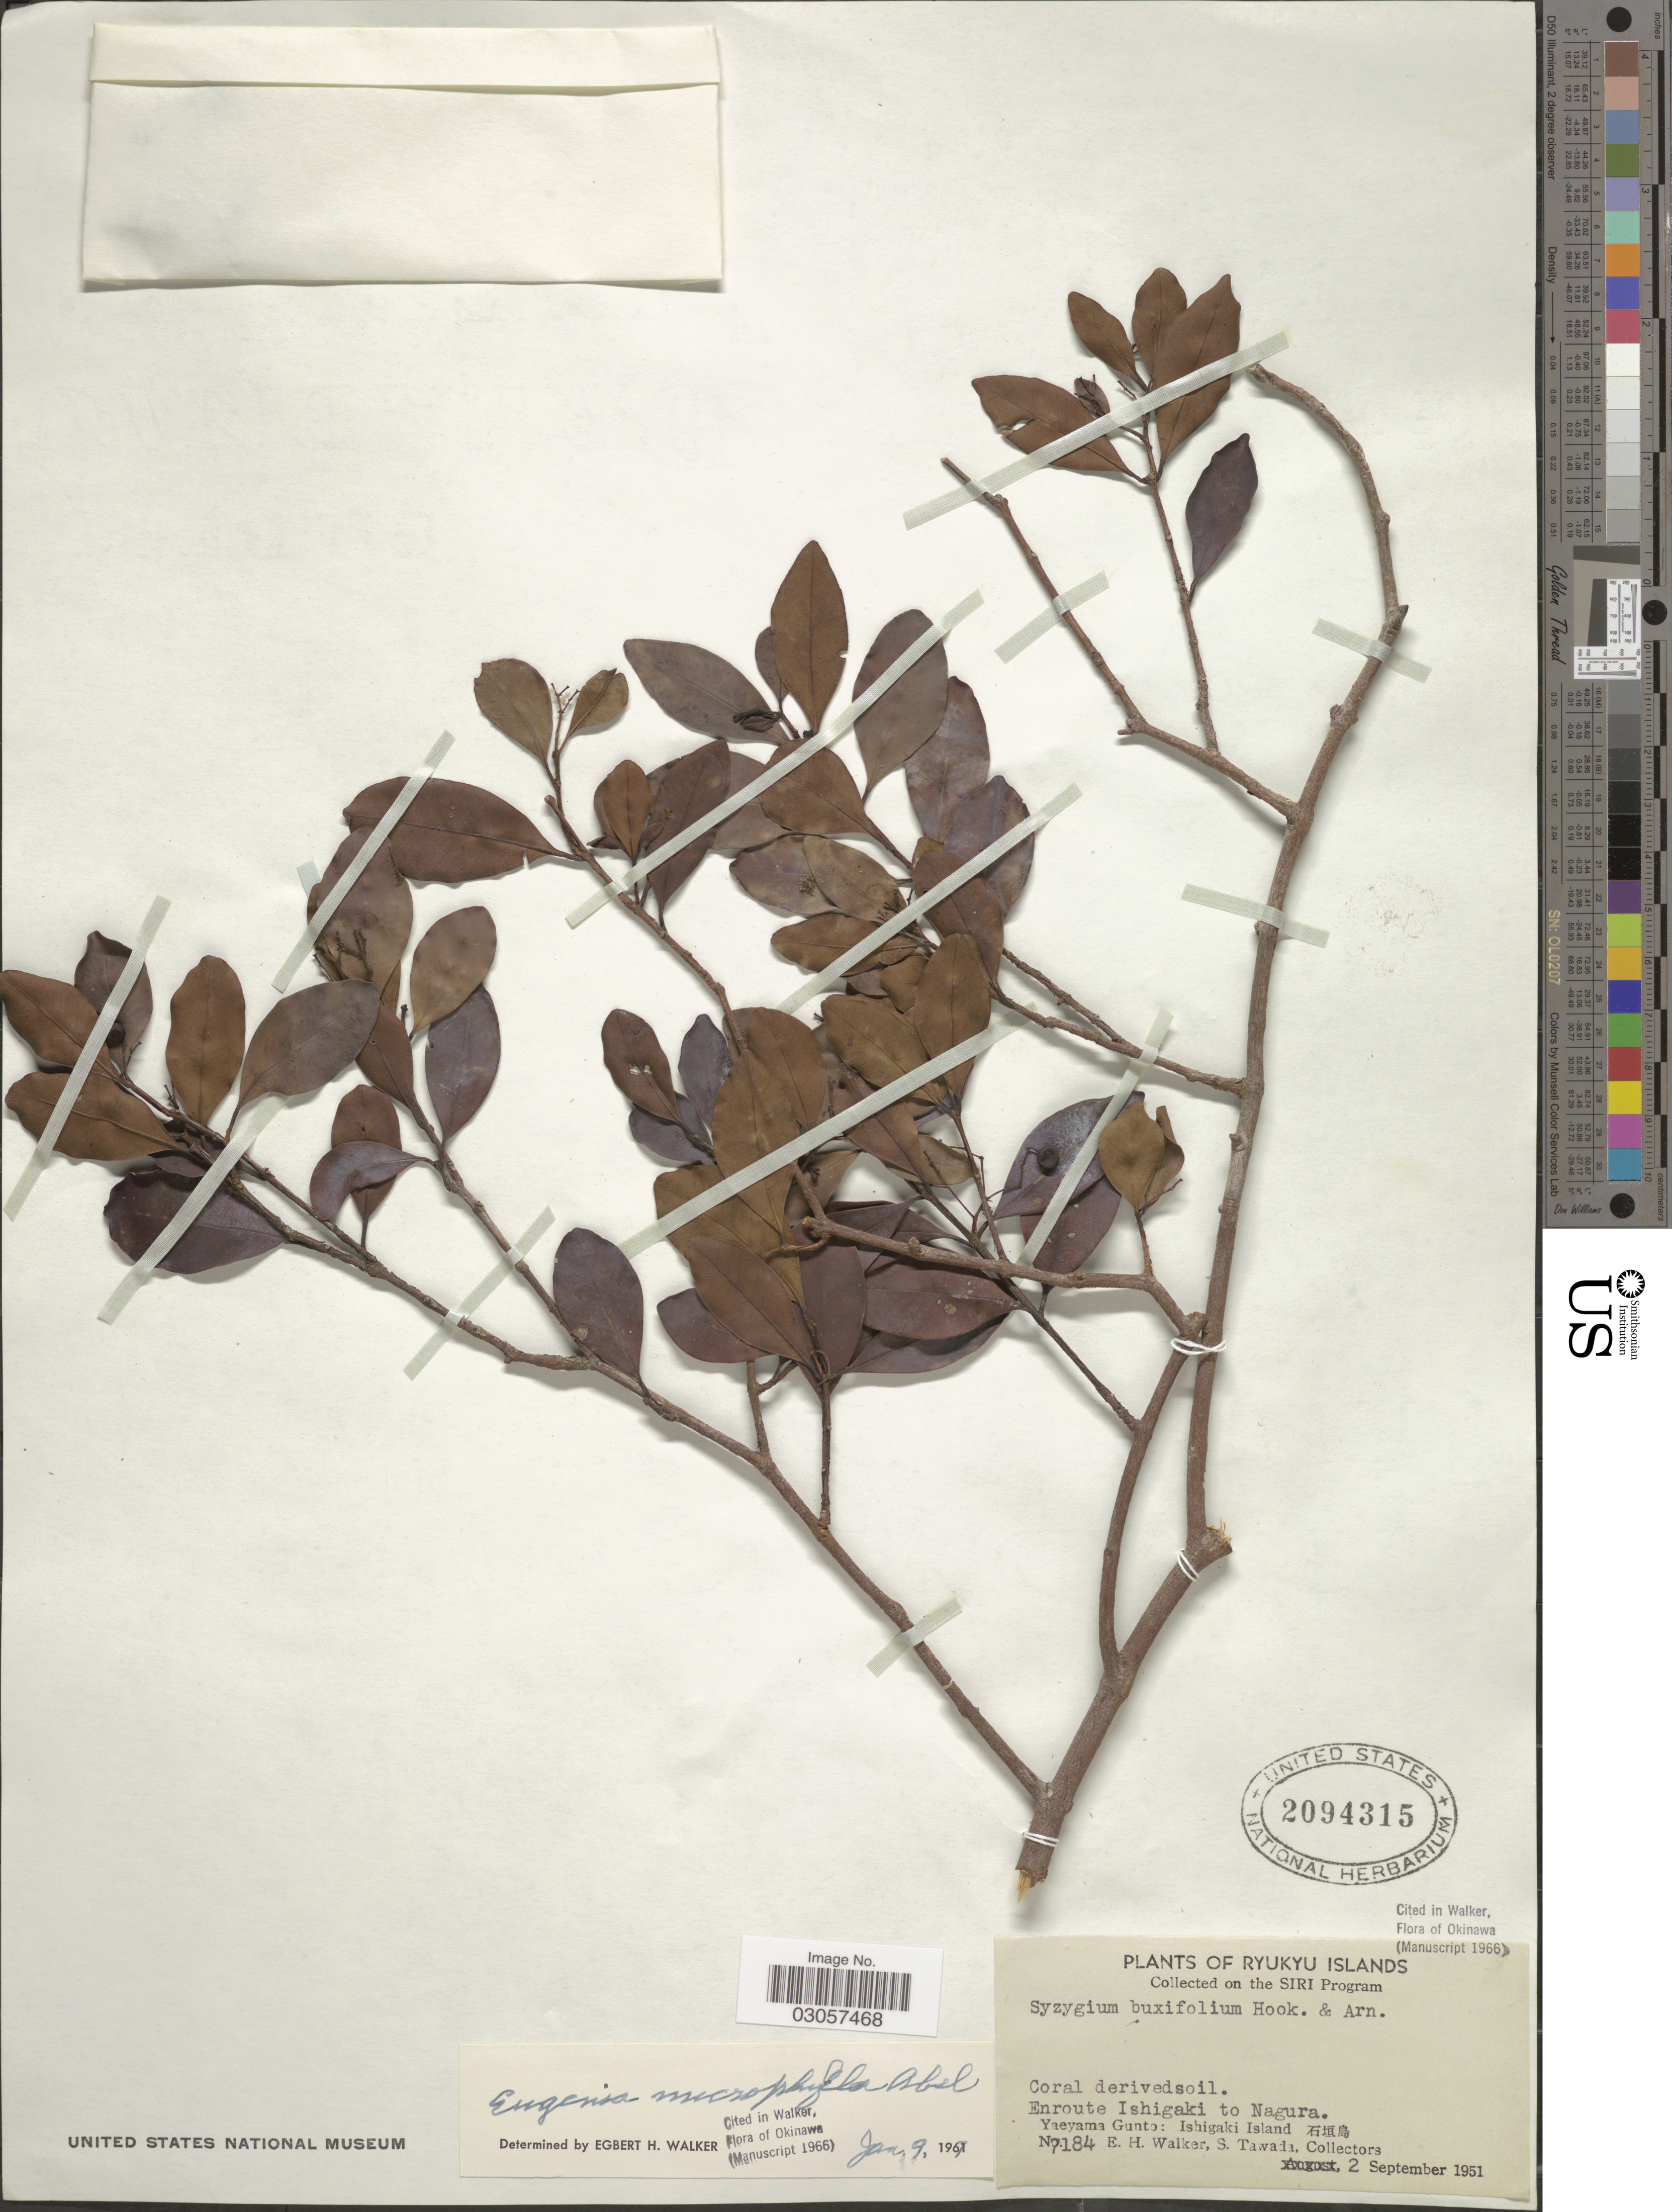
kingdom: Plantae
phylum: Tracheophyta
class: Magnoliopsida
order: Myrtales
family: Myrtaceae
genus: Syzygium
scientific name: Syzygium buxifolium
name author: Hook. & Arn.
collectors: E. H. Walker & S. Tawada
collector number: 7184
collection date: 1951-09-02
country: Japan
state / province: Okinawa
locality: Ryukyu Islands, En route Ishigaki to Nagura, Yaeyama Gunto: Ishigaki Island.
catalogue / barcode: US 2094315